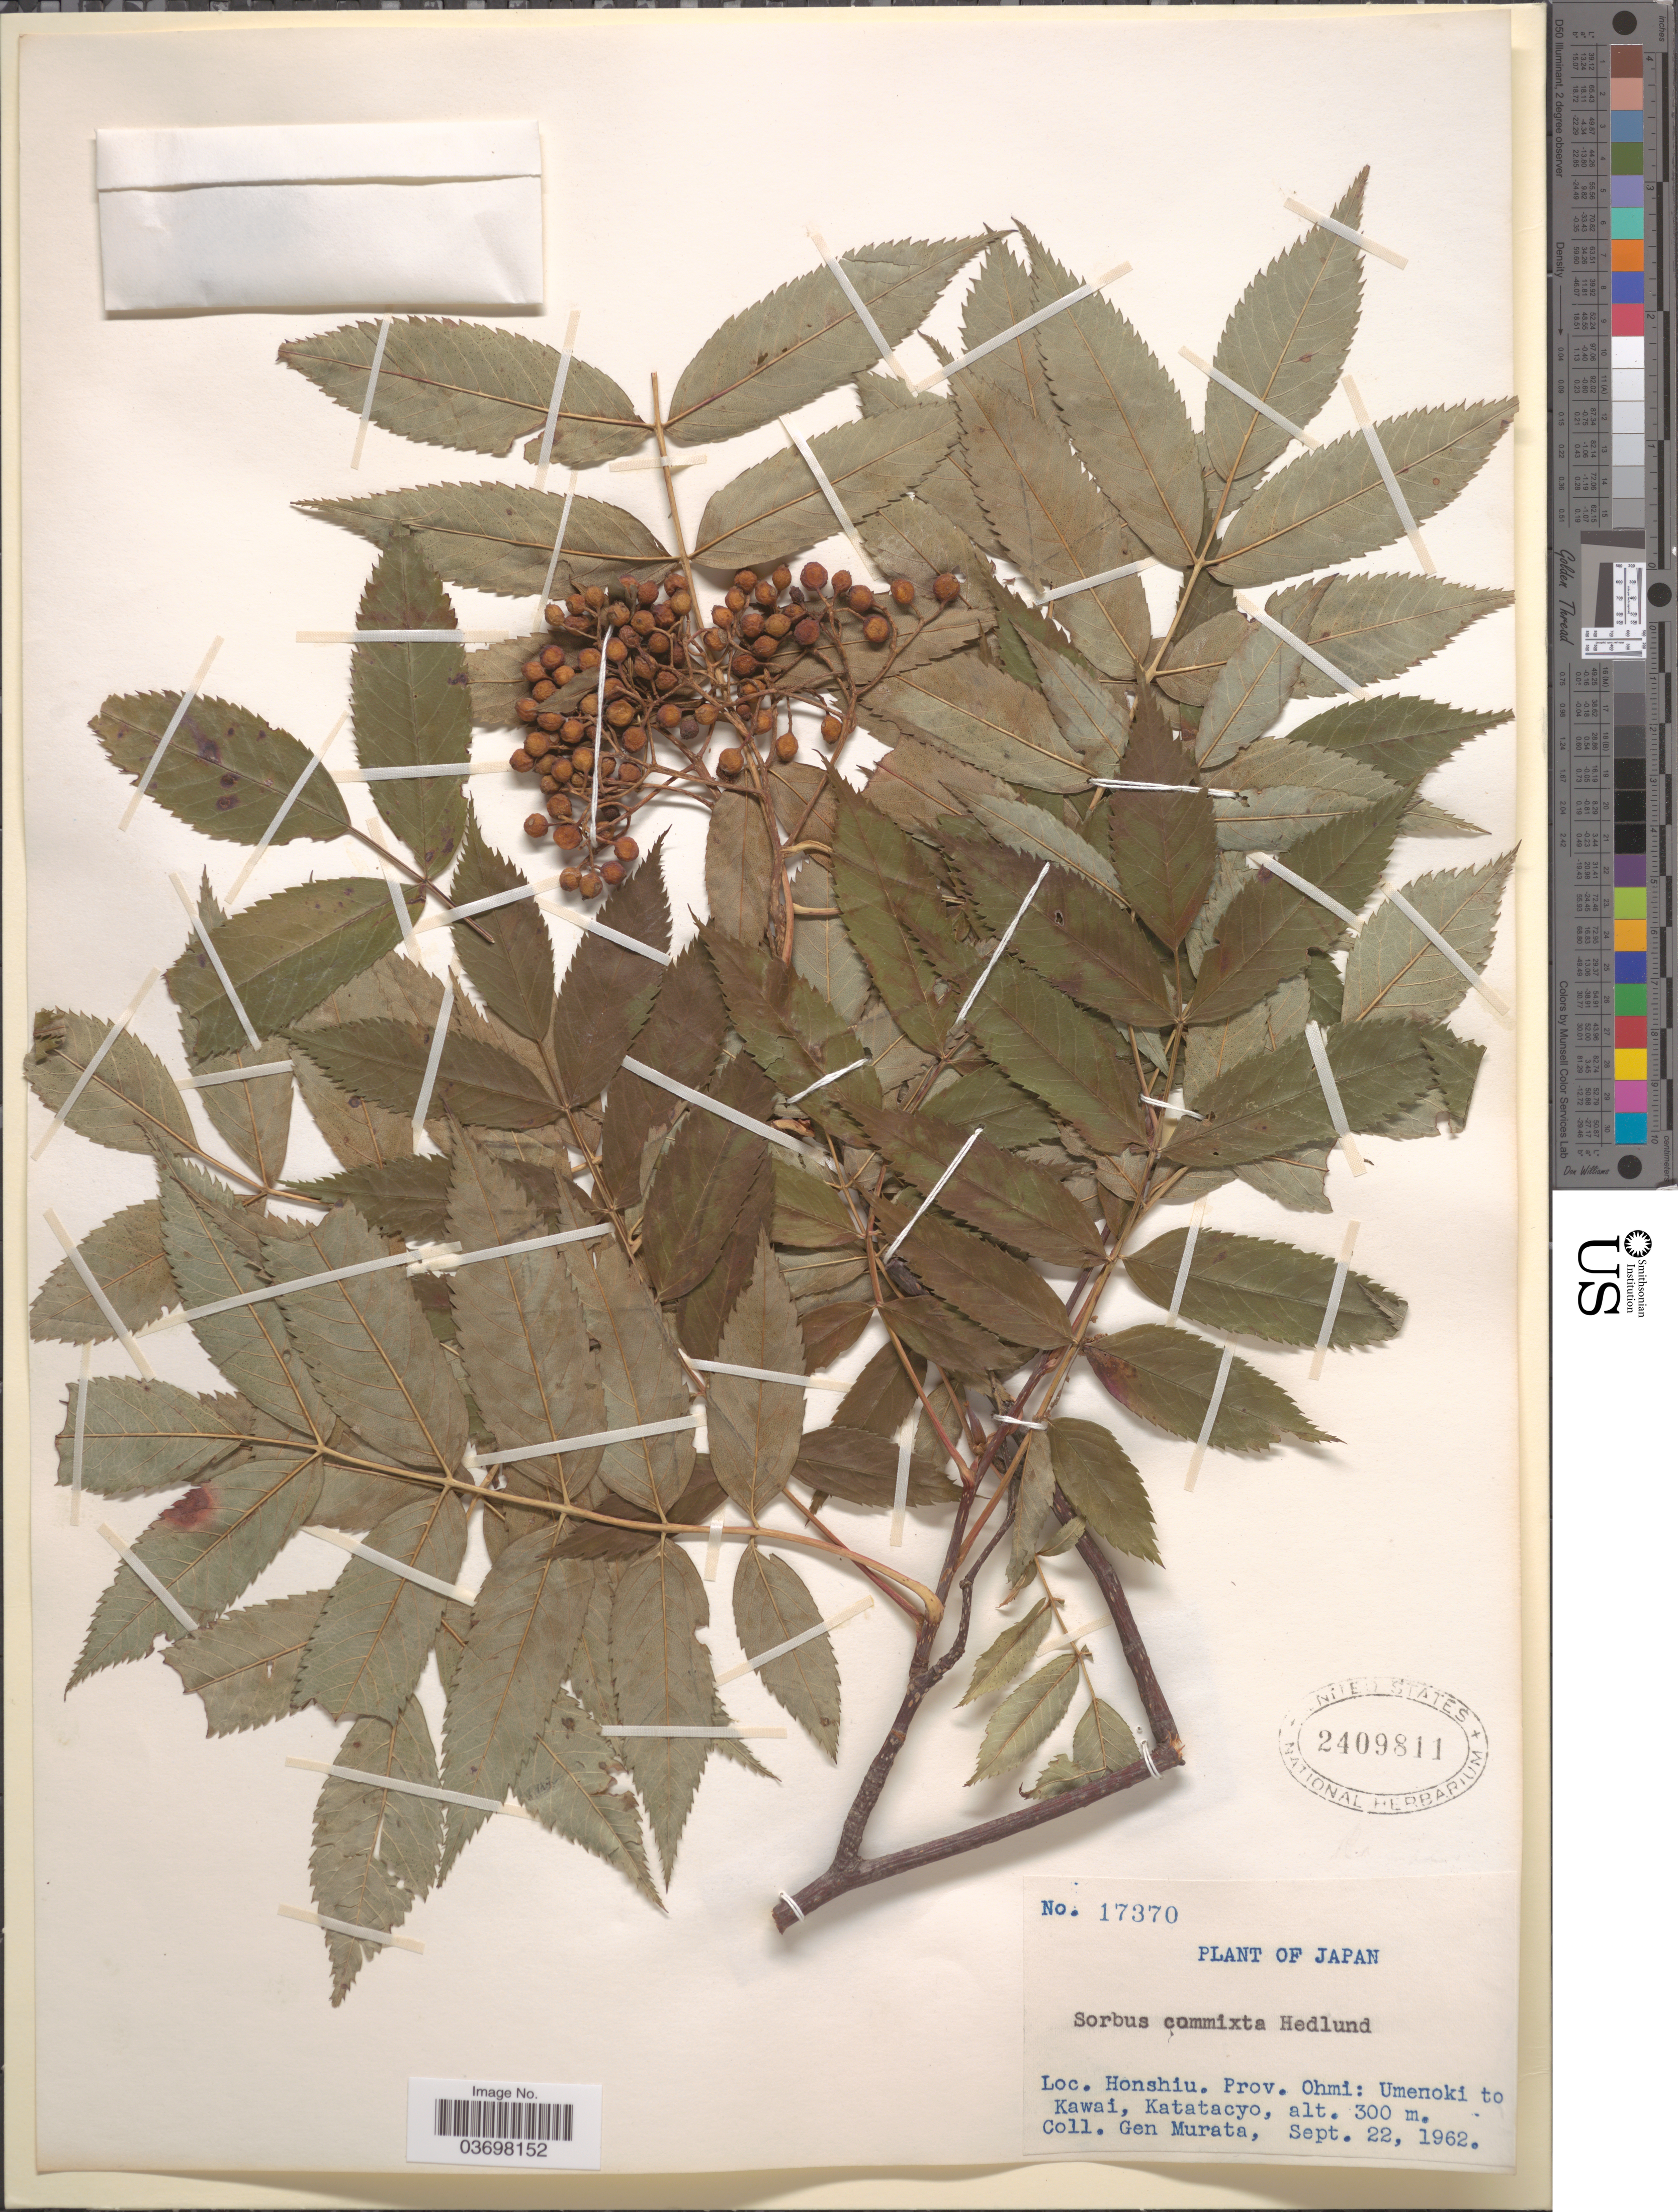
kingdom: Plantae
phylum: Tracheophyta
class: Magnoliopsida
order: Rosales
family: Rosaceae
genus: Sorbus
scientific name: Sorbus commixta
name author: Hedl.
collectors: G. Murata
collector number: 17370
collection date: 1962-09-22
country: Japan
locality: Honshiu. Prov. Ohmi: Umenoki to Kawai, Katatacyo.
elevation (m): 300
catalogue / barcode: US 2409811